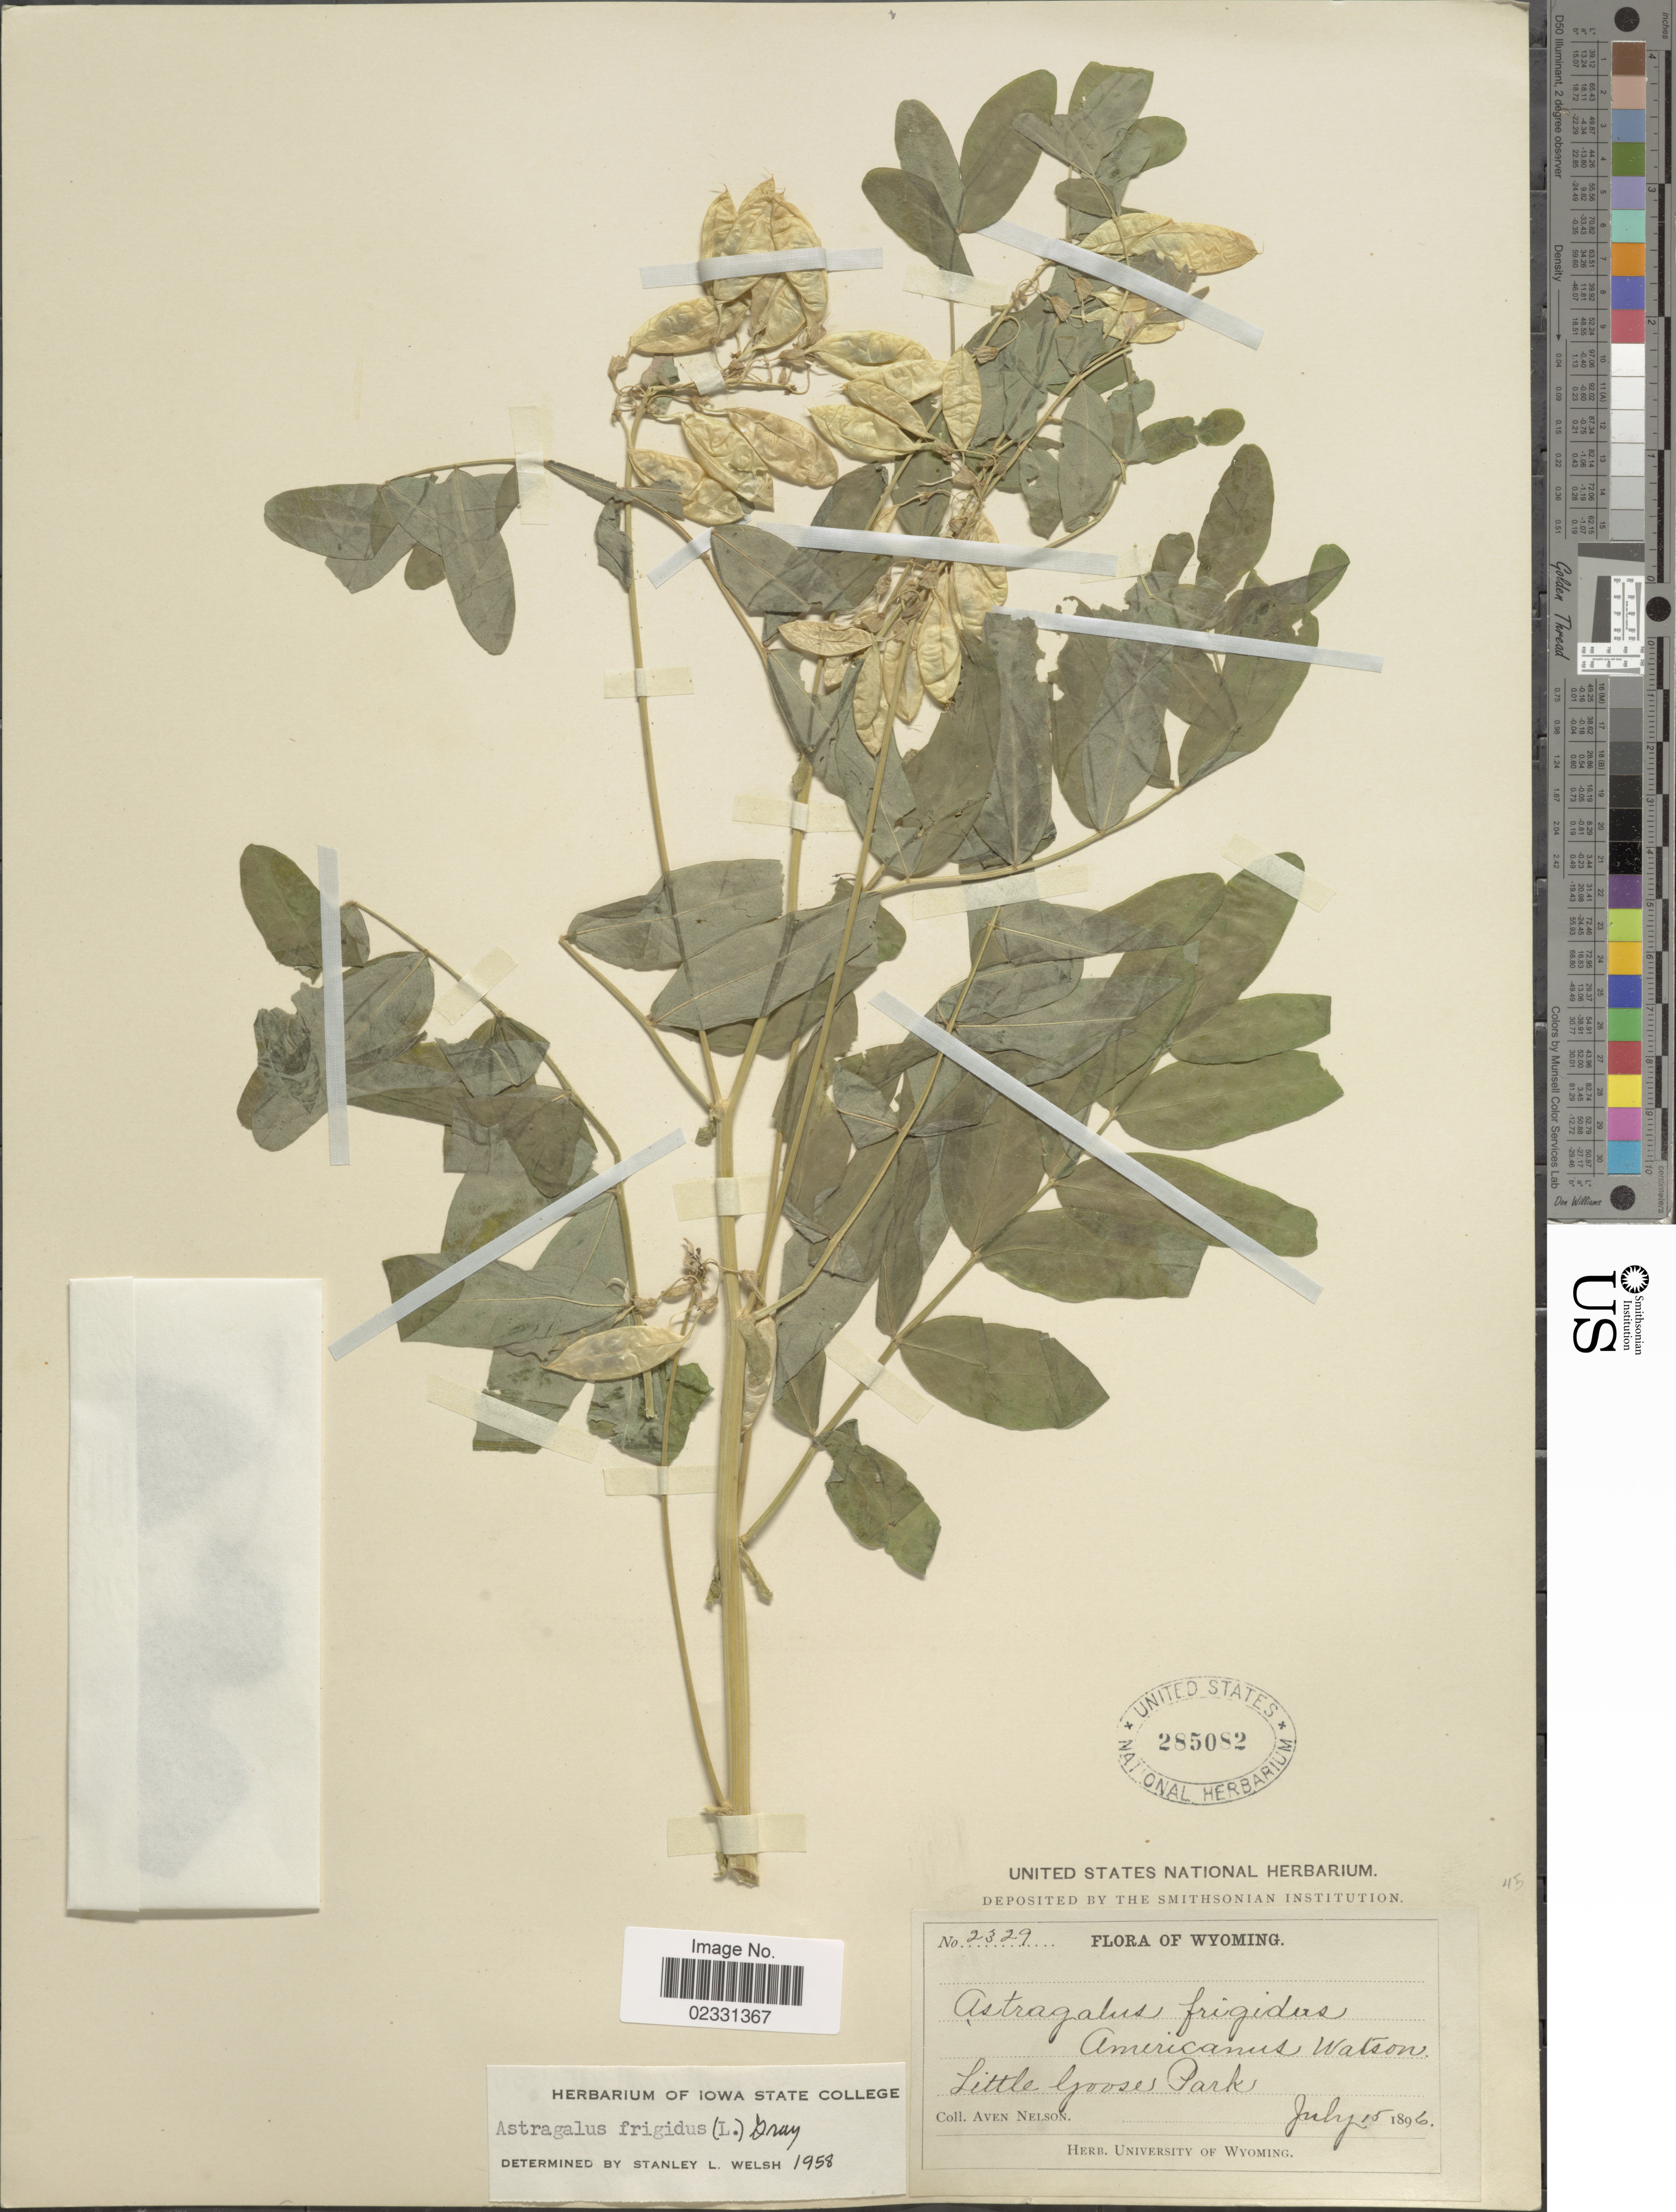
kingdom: Plantae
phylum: Tracheophyta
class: Magnoliopsida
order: Fabales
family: Fabaceae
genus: Astragalus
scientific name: Astragalus frigidus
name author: (L.) A. Gray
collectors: A. Nelson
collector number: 2329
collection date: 1896-07-15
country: United States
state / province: Wyoming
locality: Little Gooses Park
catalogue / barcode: US 285082